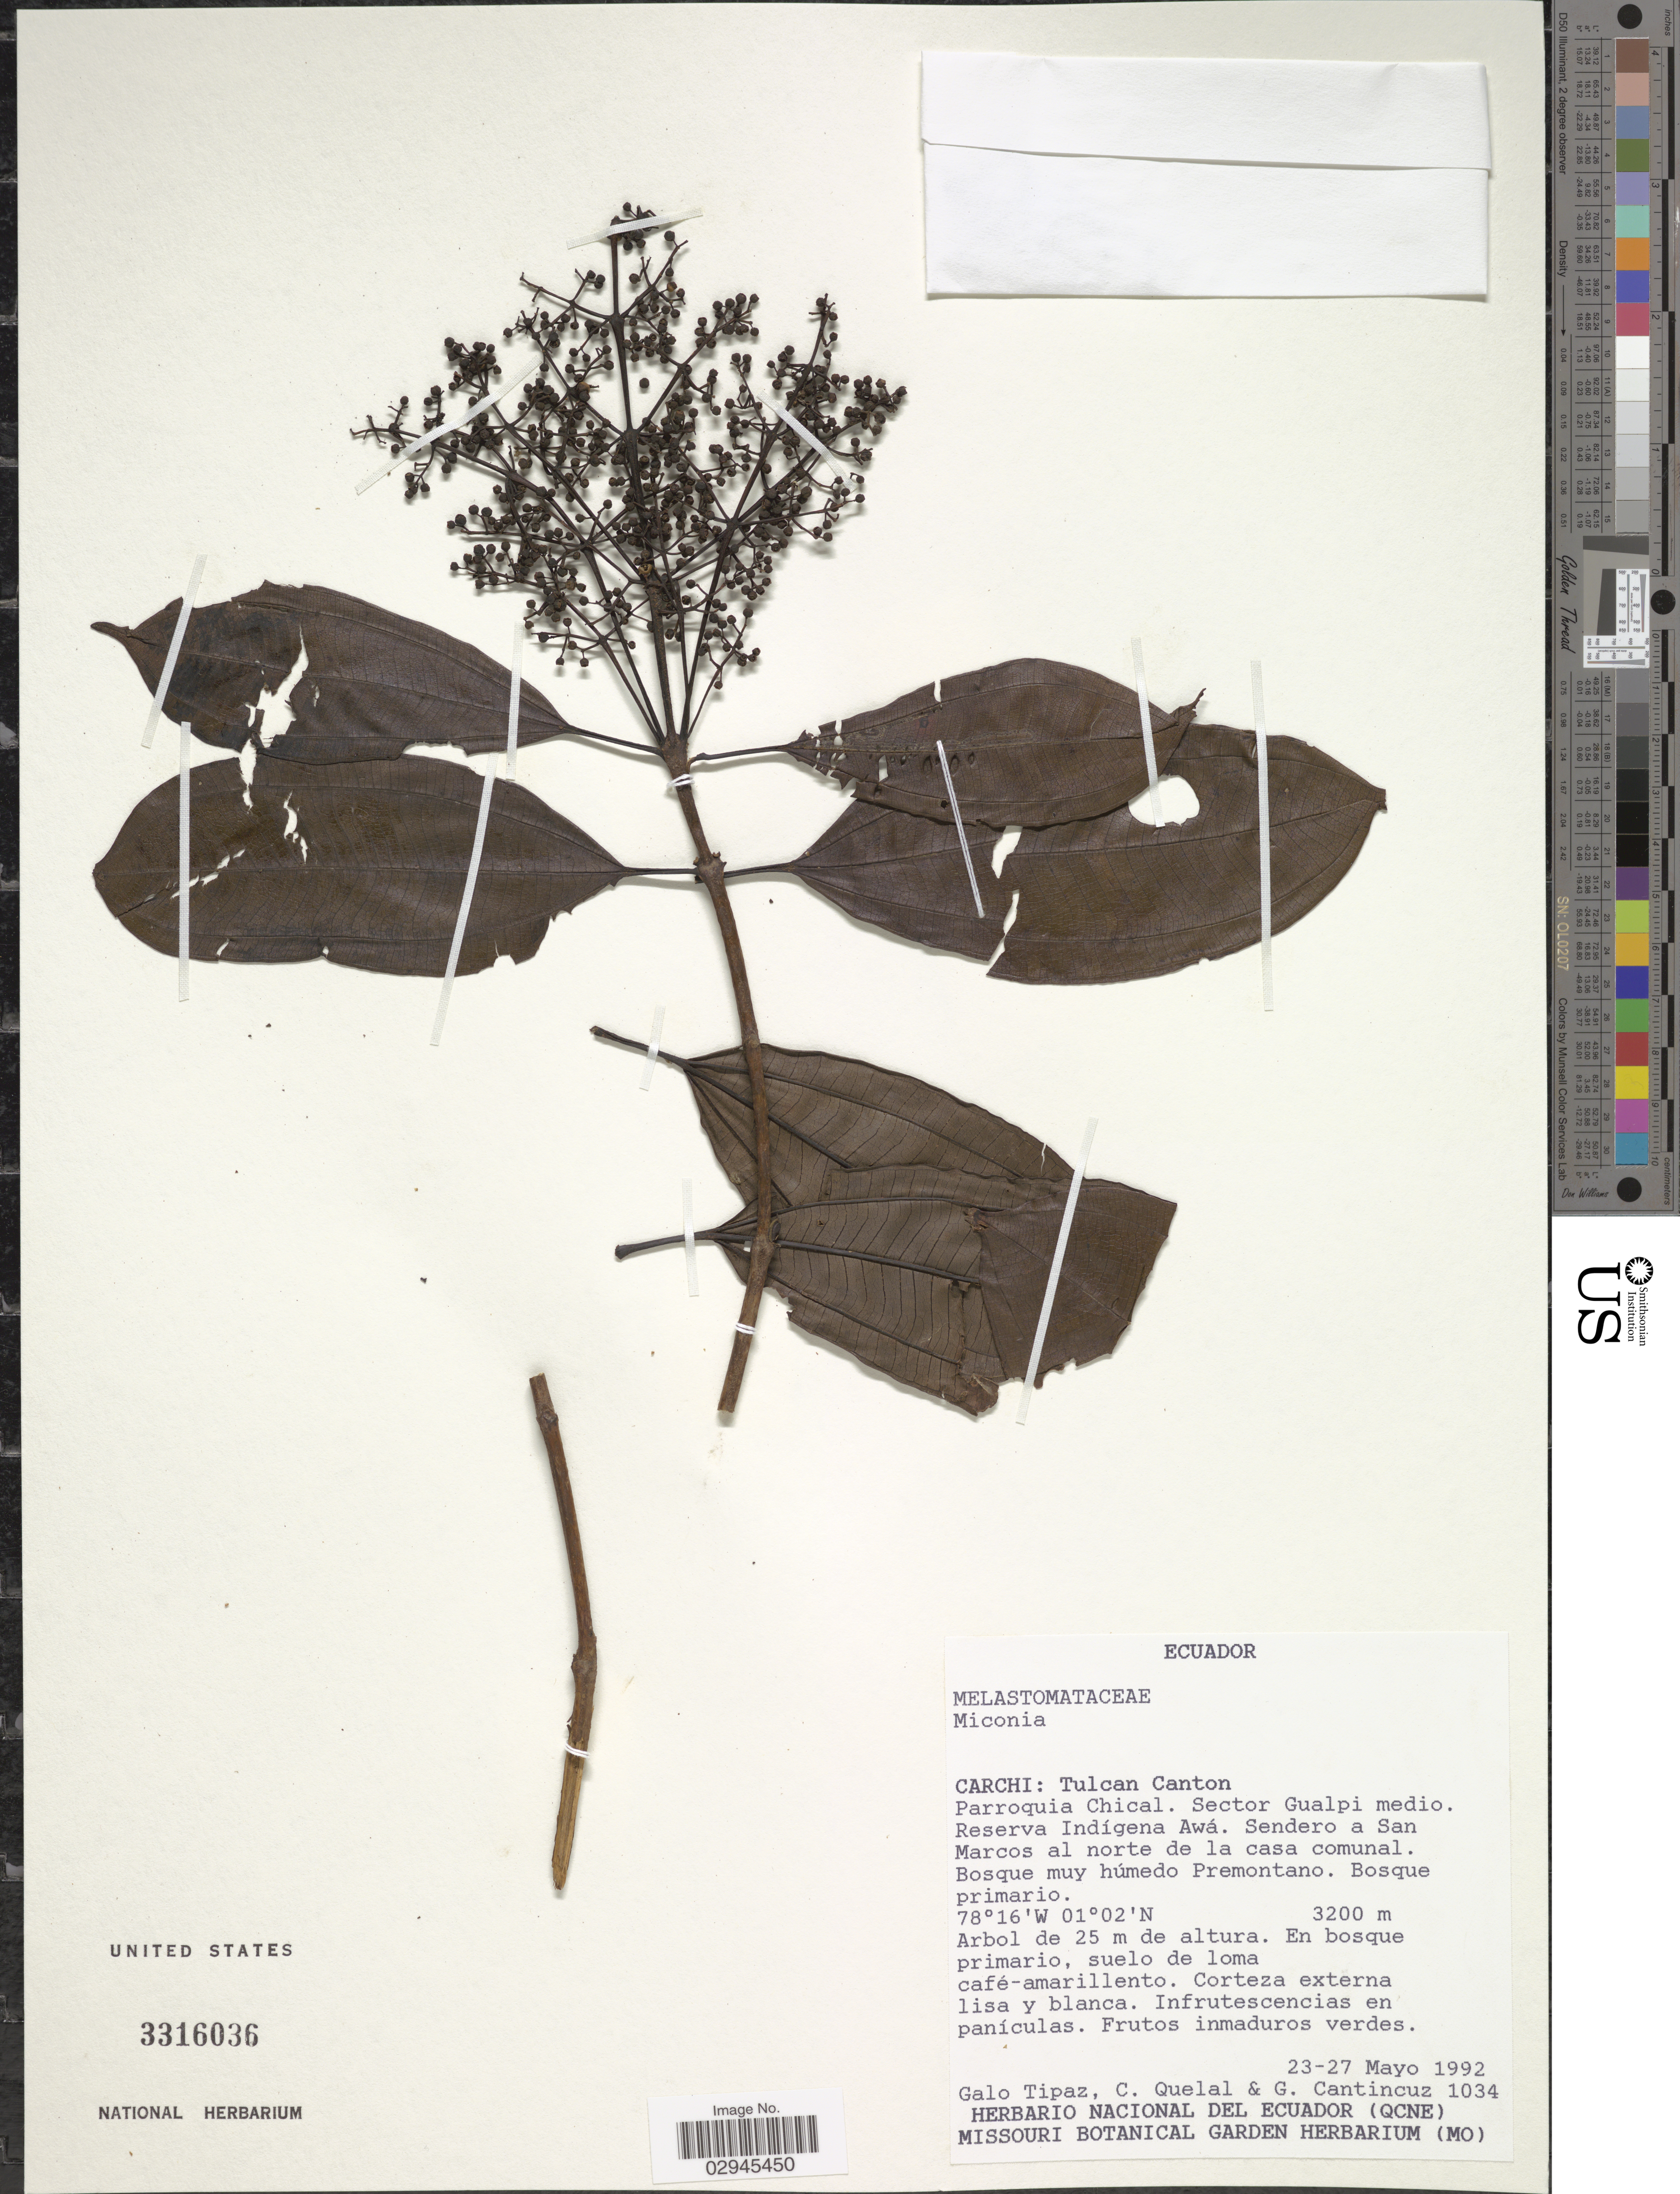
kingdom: Plantae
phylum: Tracheophyta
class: Magnoliopsida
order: Myrtales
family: Melastomataceae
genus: Miconia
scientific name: Miconia sp.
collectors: G. Tipaz, C. Quelal & G. Cantincuz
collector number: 1034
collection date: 1992-05-23/1992-05-27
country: Ecuador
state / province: Carchi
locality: Tulcan Canton. Parroquia Chical. Sector Gualpi medio. Reserva Indígena Awá. Sendero a San Marcos al norte de la casa comunal. Bosque muy húmedo Premontano.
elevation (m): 3200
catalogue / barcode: US 3316036